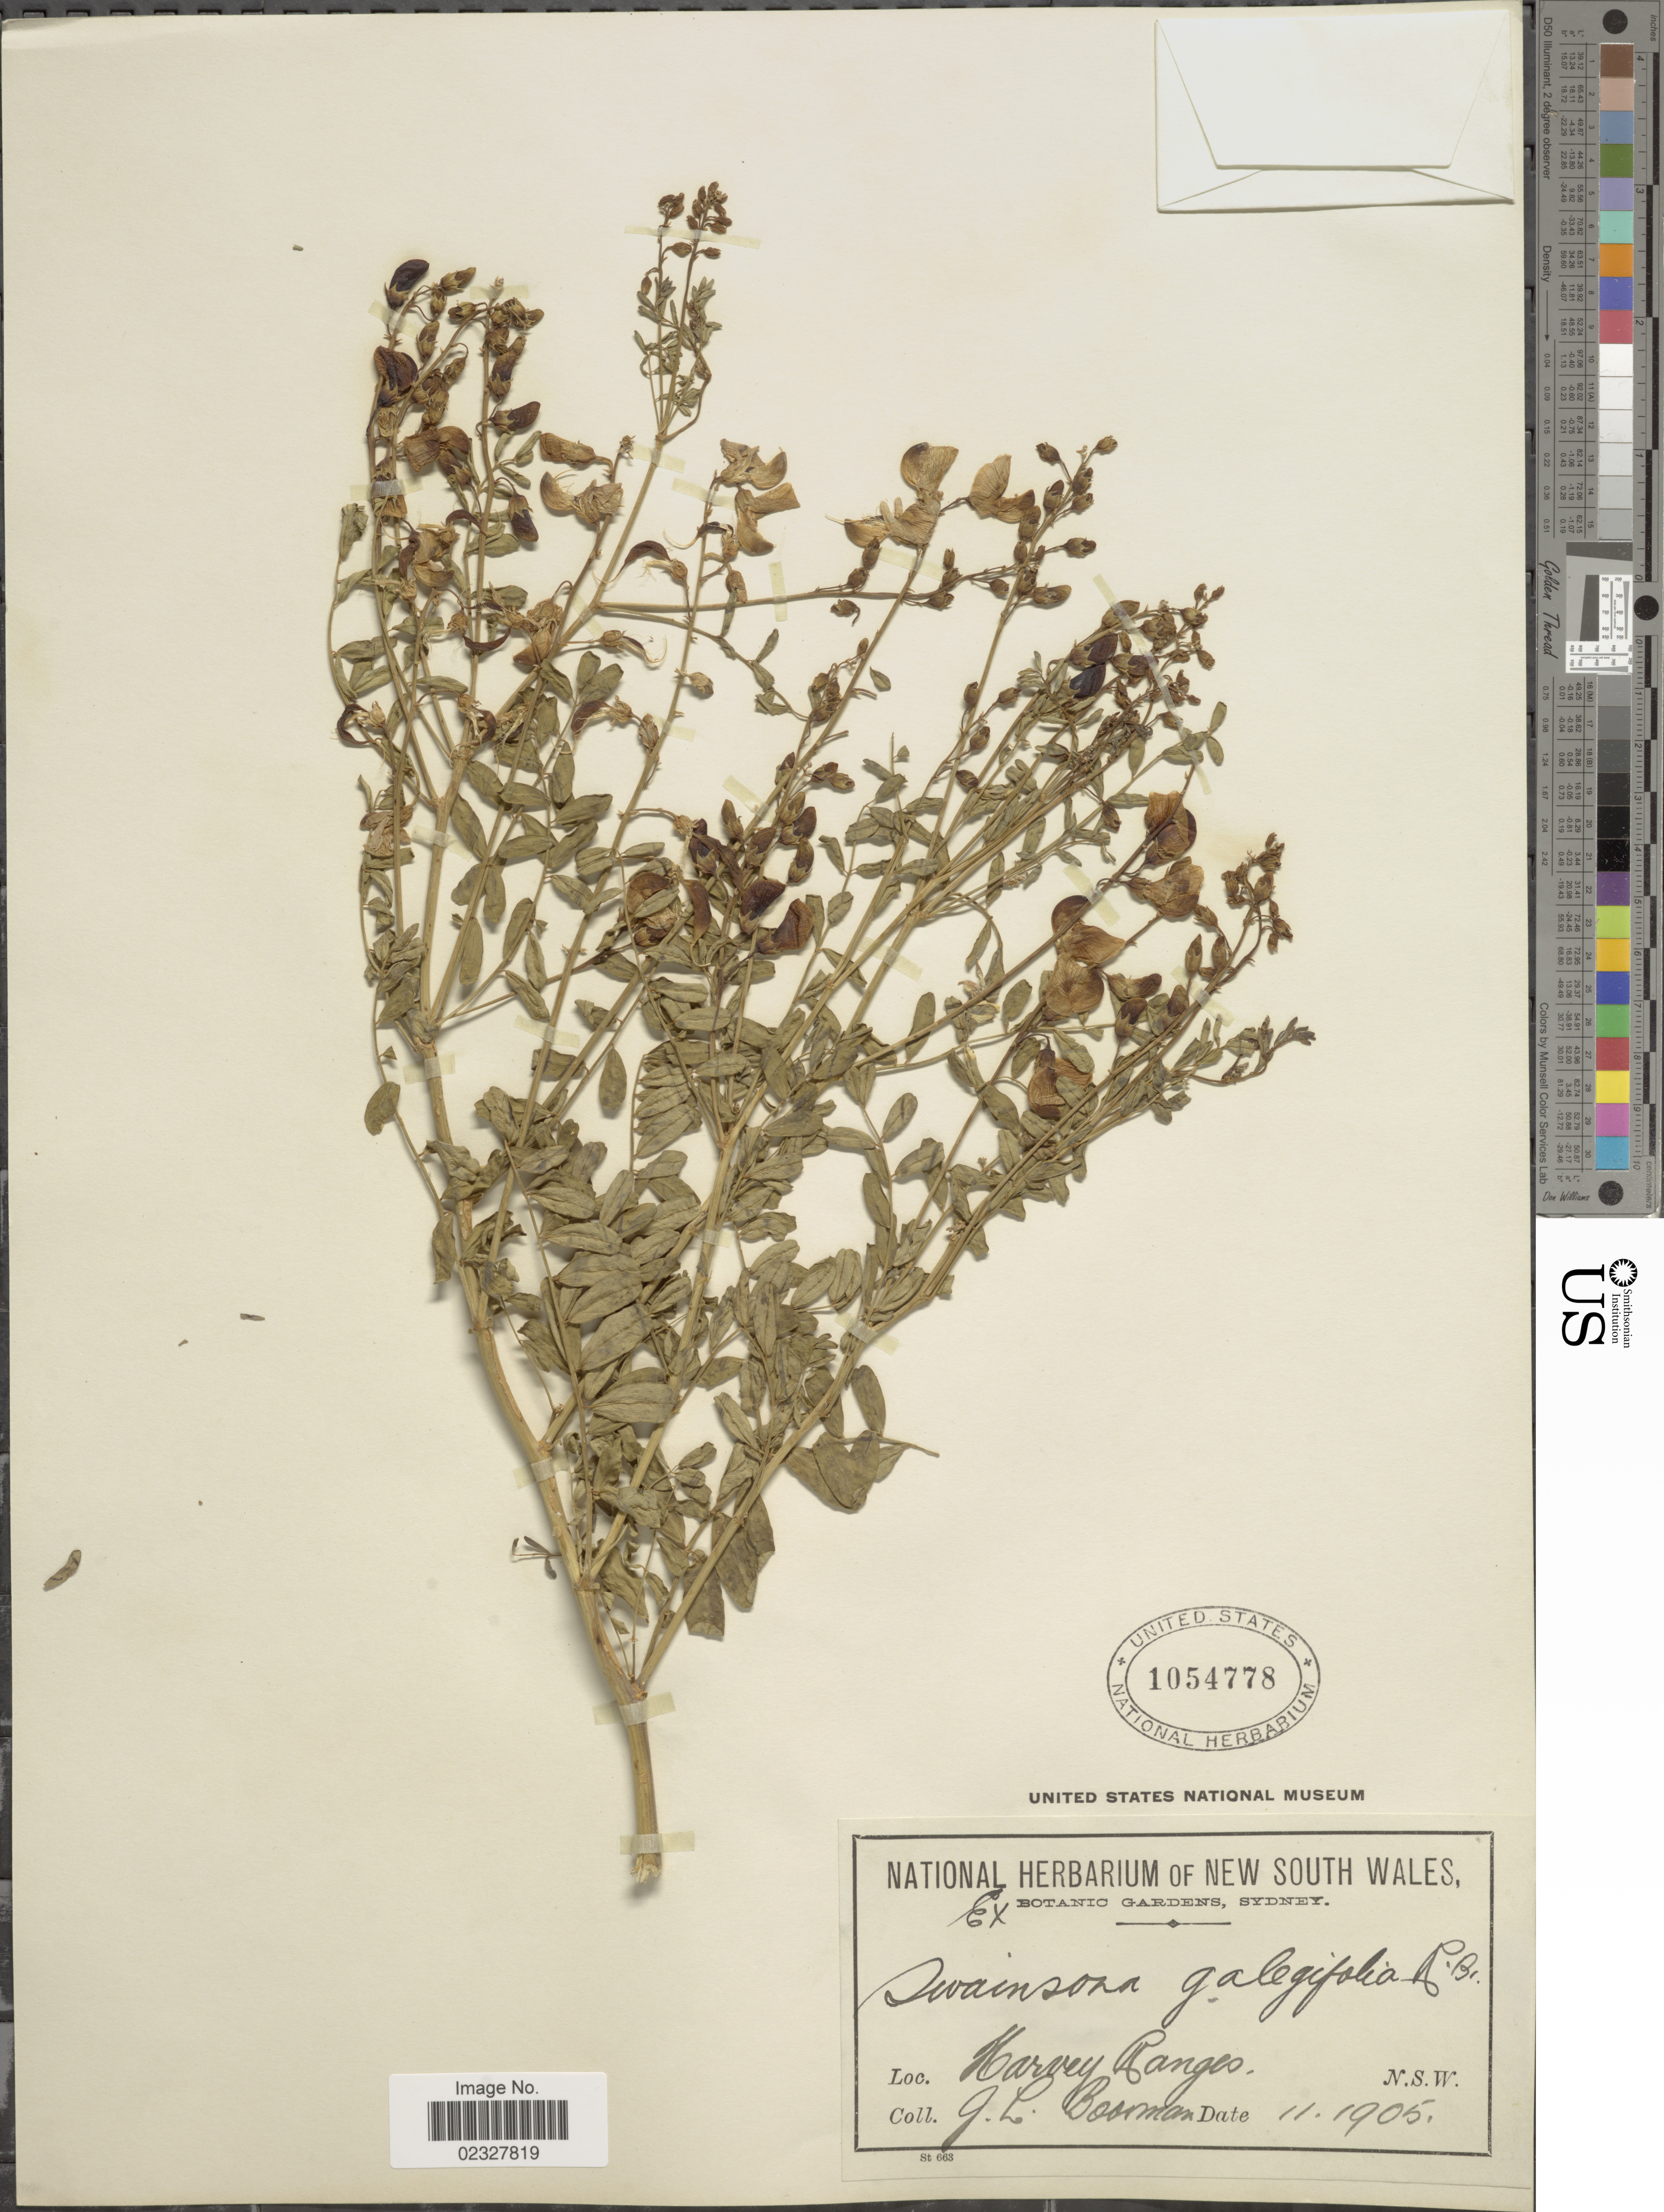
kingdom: Plantae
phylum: Tracheophyta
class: Magnoliopsida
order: Fabales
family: Fabaceae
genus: Swainsona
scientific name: Swainsona galegifolia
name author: (Andrews) R. Br.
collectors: J. Boorman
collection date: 1905-11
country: Australia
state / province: New South Wales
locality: Harvey Ranges, N.S.W.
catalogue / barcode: US 1054778